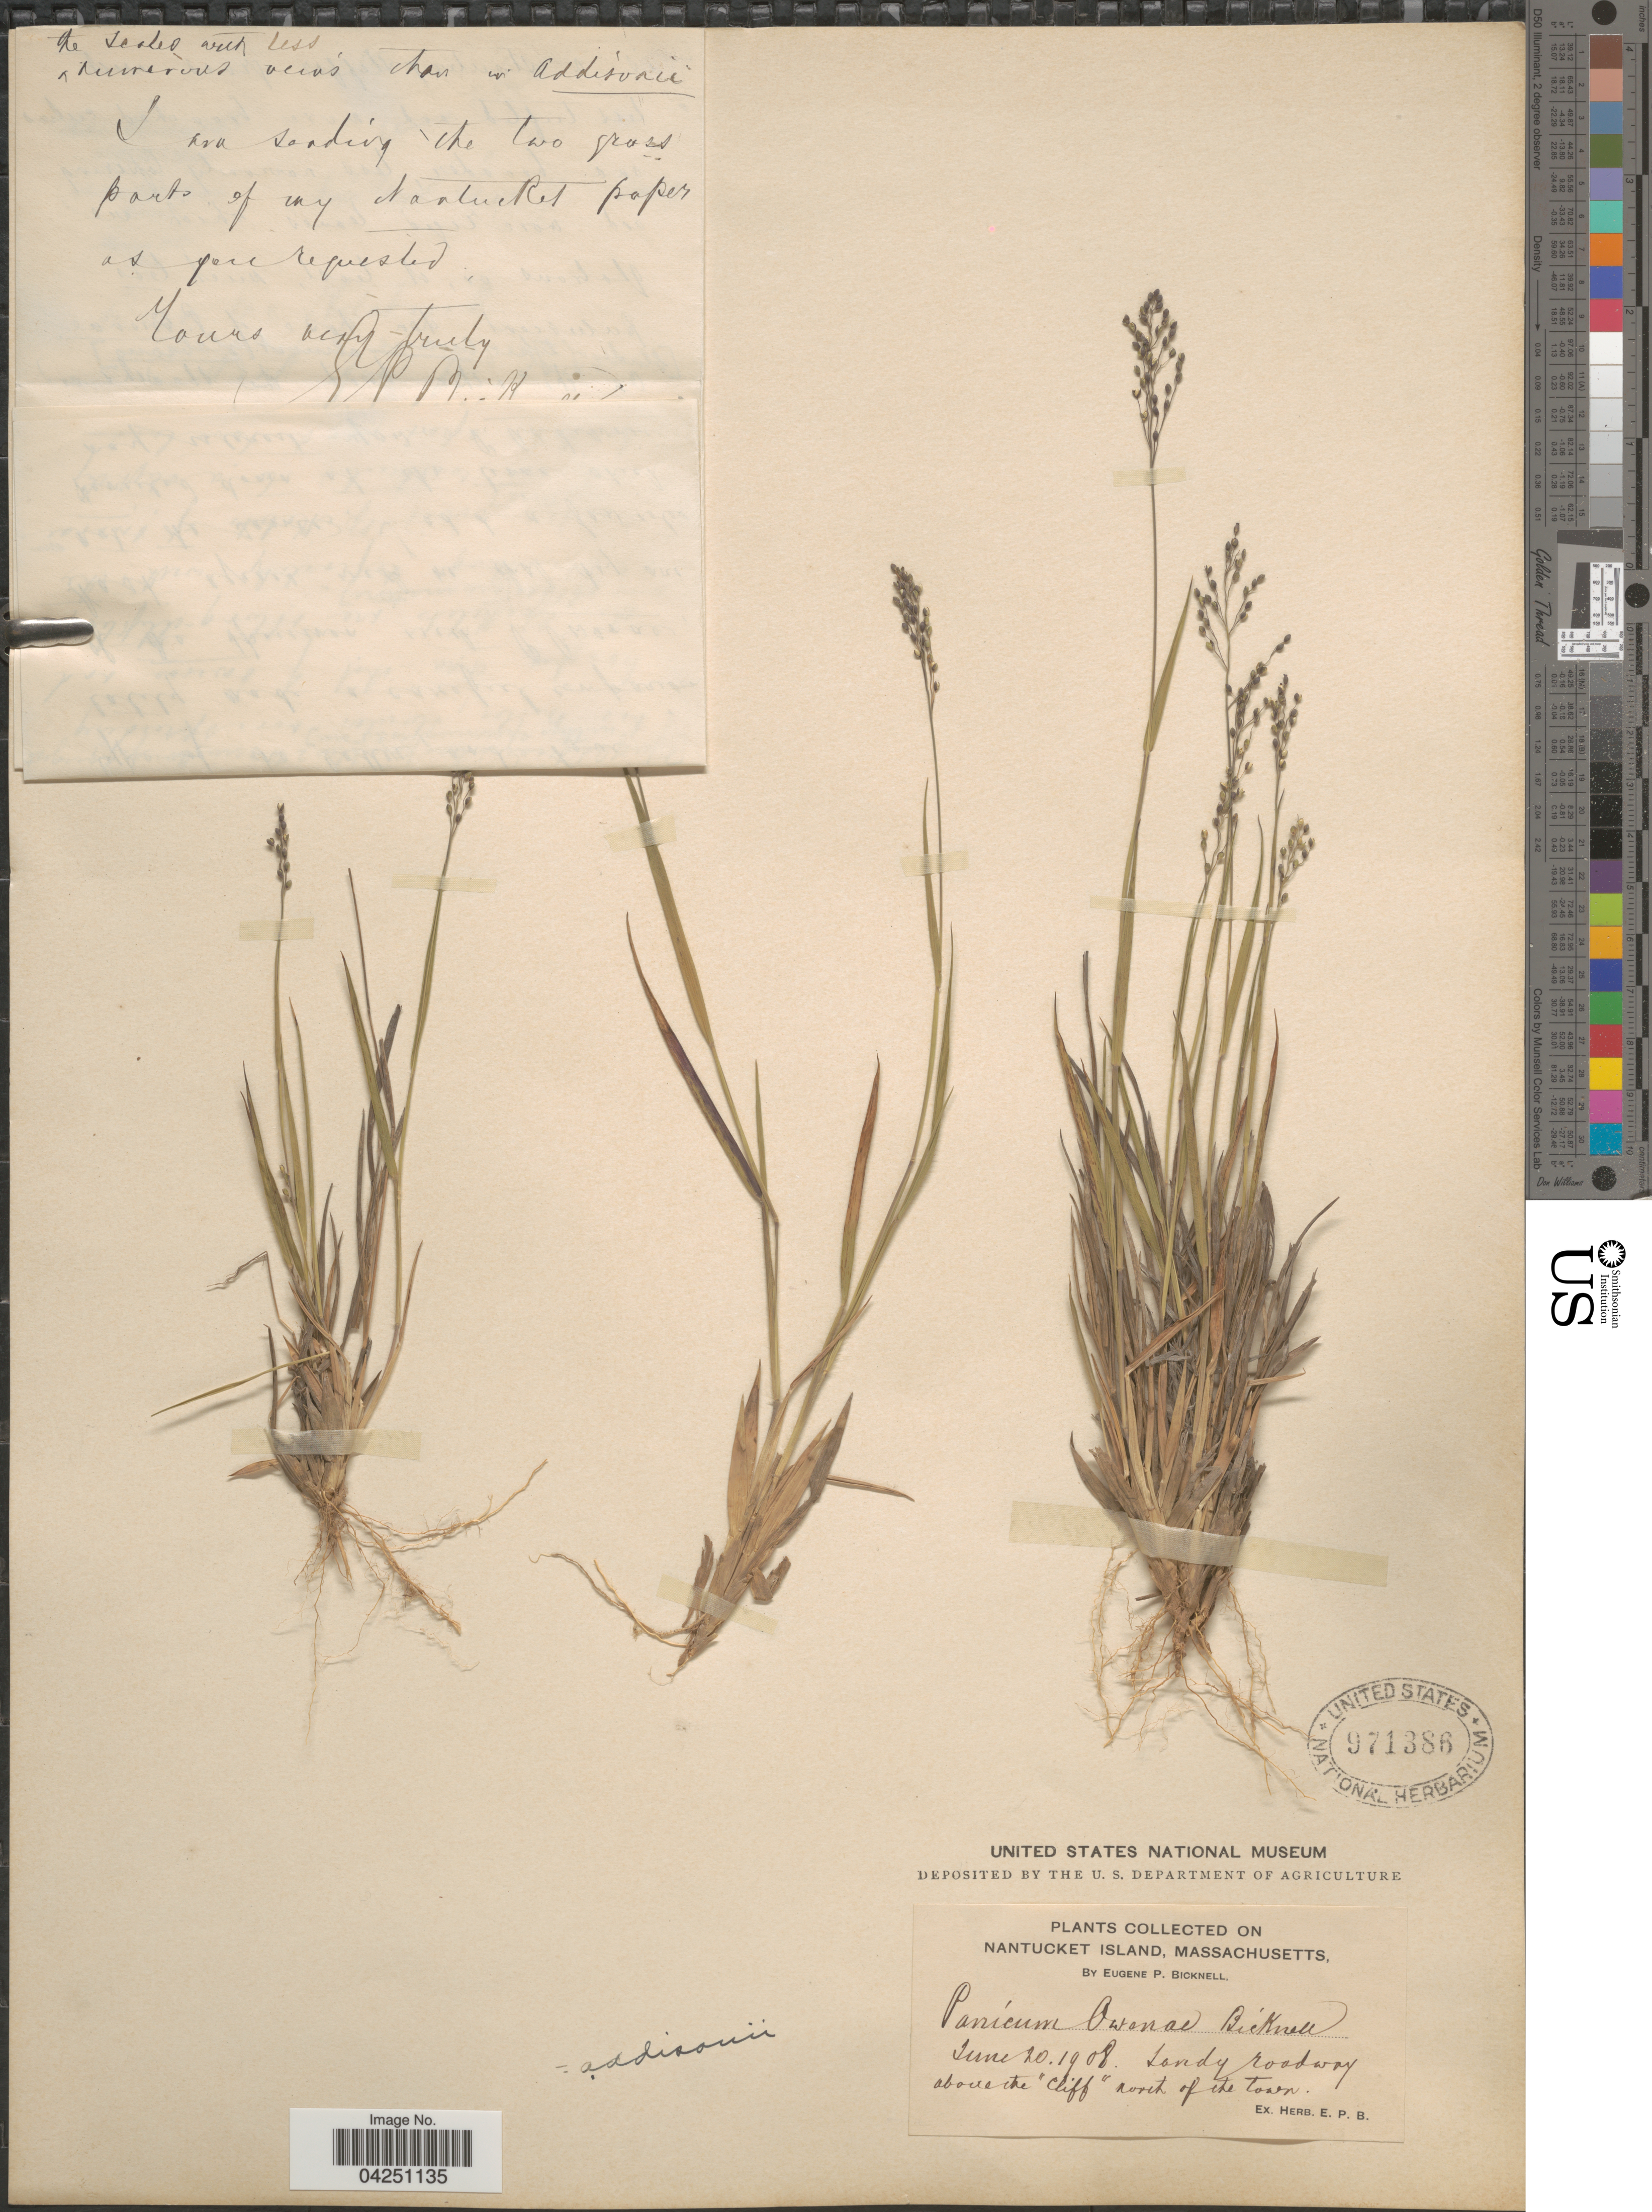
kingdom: Plantae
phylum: Tracheophyta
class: Liliopsida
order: Poales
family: Poaceae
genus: Dichanthelium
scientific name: Dichanthelium acuminatum var. acuminatum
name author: (Sw.) Gould & C.A. Clark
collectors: E. P. Bicknell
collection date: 1908-06-20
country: United States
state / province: Massachusetts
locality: On Nantucket Island. Sandy roadway above the "Cliff" North of the town.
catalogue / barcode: US 971386